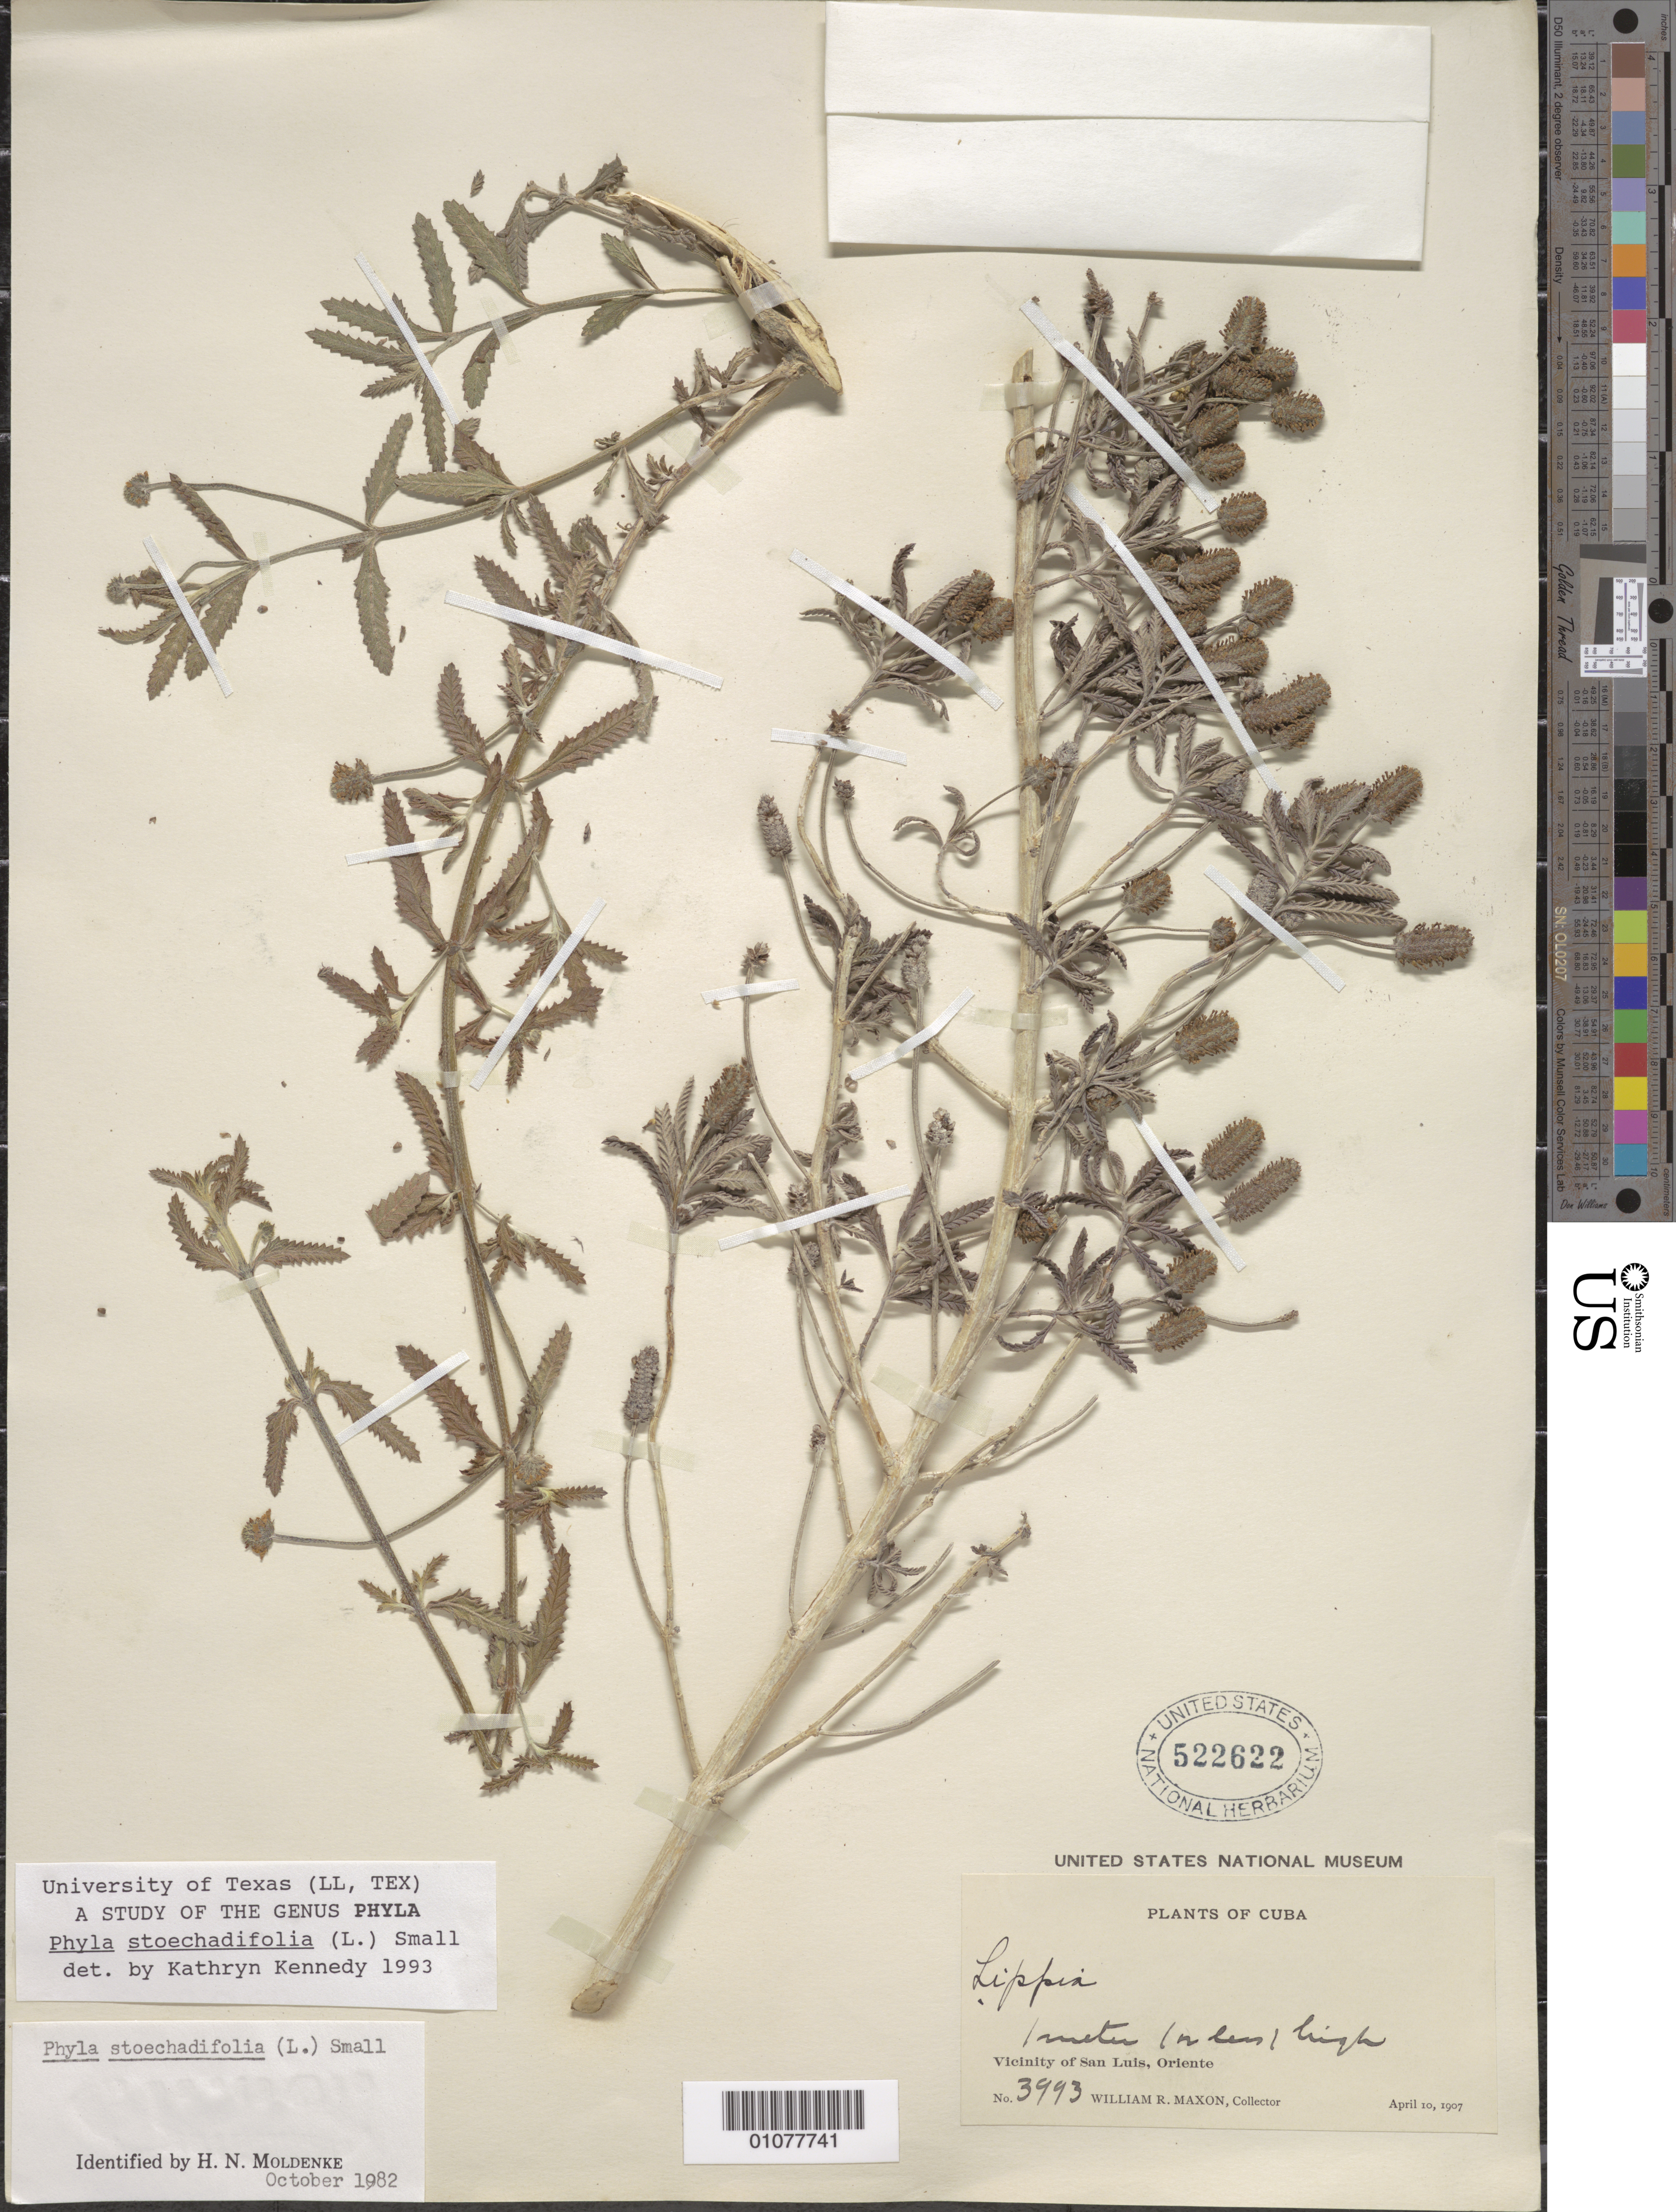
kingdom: Plantae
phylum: Tracheophyta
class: Magnoliopsida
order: Lamiales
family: Verbenaceae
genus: Phyla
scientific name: Phyla stoechadifolia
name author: (L.) Small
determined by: Kennedy, K.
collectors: W. R. Maxon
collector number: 3993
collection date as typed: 10 Apr 1907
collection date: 1907-04-10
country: Cuba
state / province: Oriente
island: Cuba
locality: Vicinity of San Luis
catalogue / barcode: US 522622